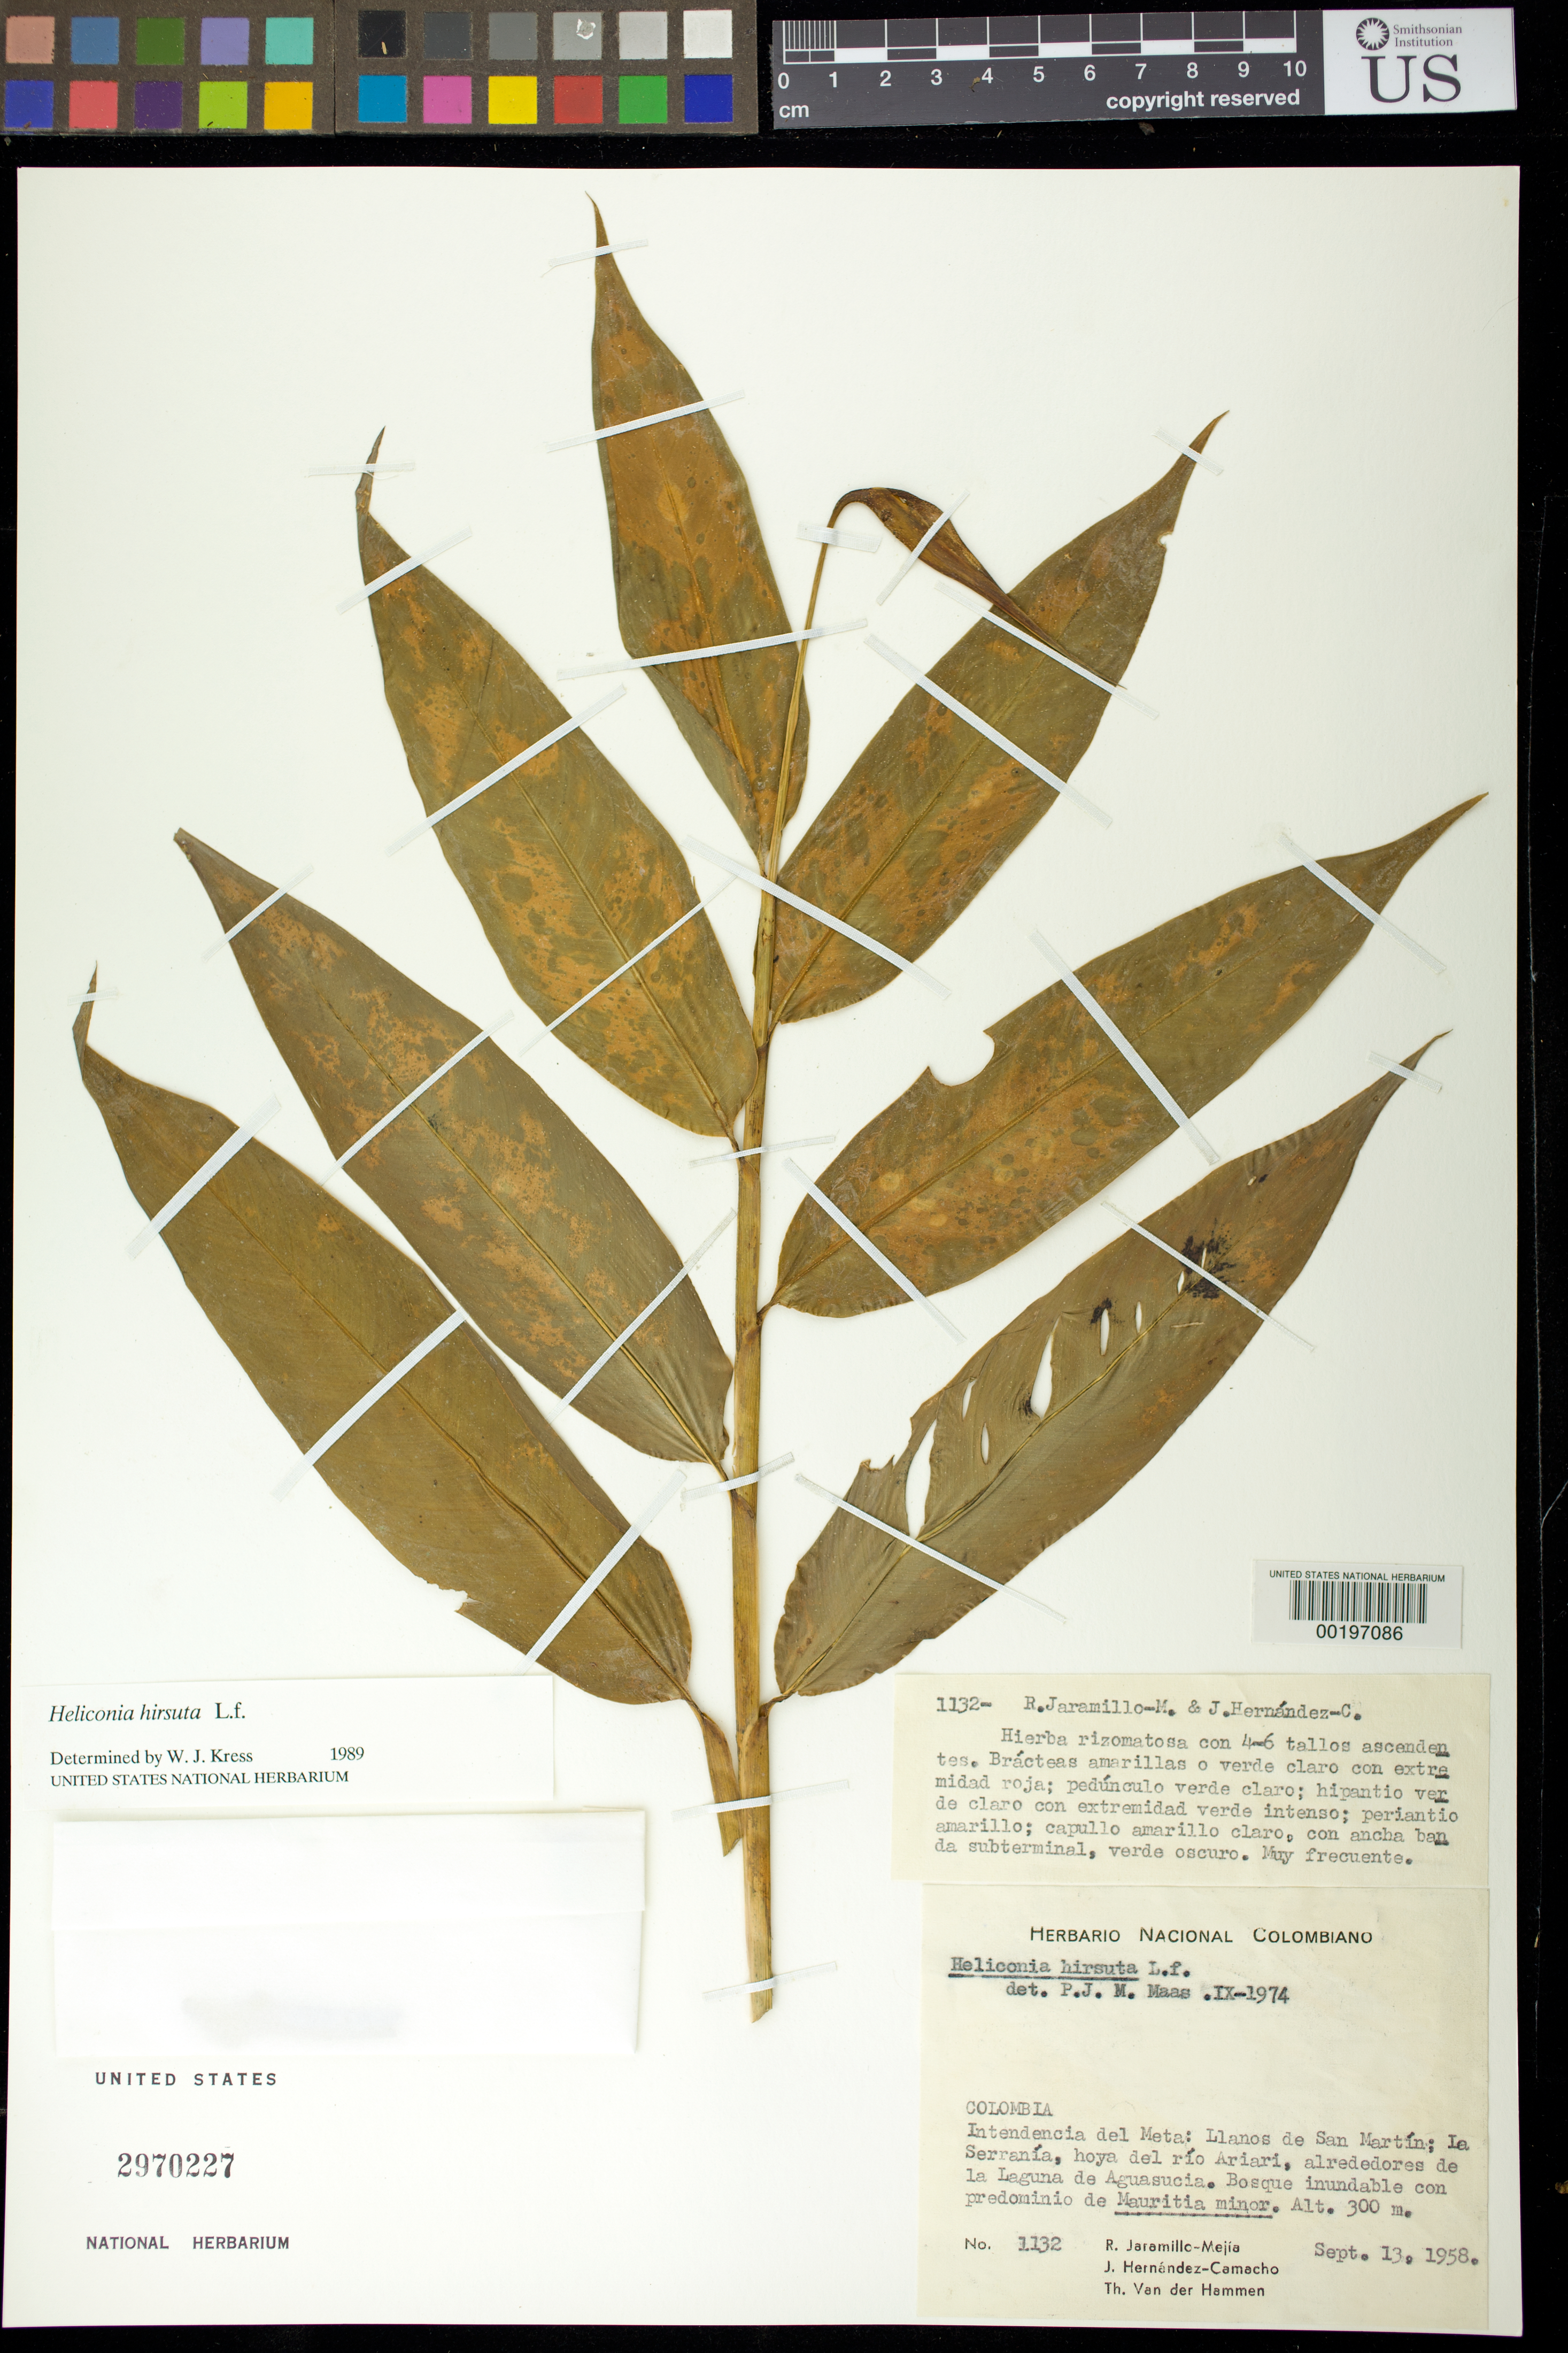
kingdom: Plantae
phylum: Tracheophyta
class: Liliopsida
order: Zingiberales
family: Heliconiaceae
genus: Heliconia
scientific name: Heliconia hirsuta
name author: L. f.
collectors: R. Jaramillo M., J. Hernández C. & T. Hammen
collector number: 1132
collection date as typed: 13 Sep 1958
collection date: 1958-09-13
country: Colombia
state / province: Meta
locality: Llanos de San Martin, la Serrania, Valley of Rio Ariari, environs of La Laguna de Aguasucia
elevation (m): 300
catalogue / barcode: US 2970227